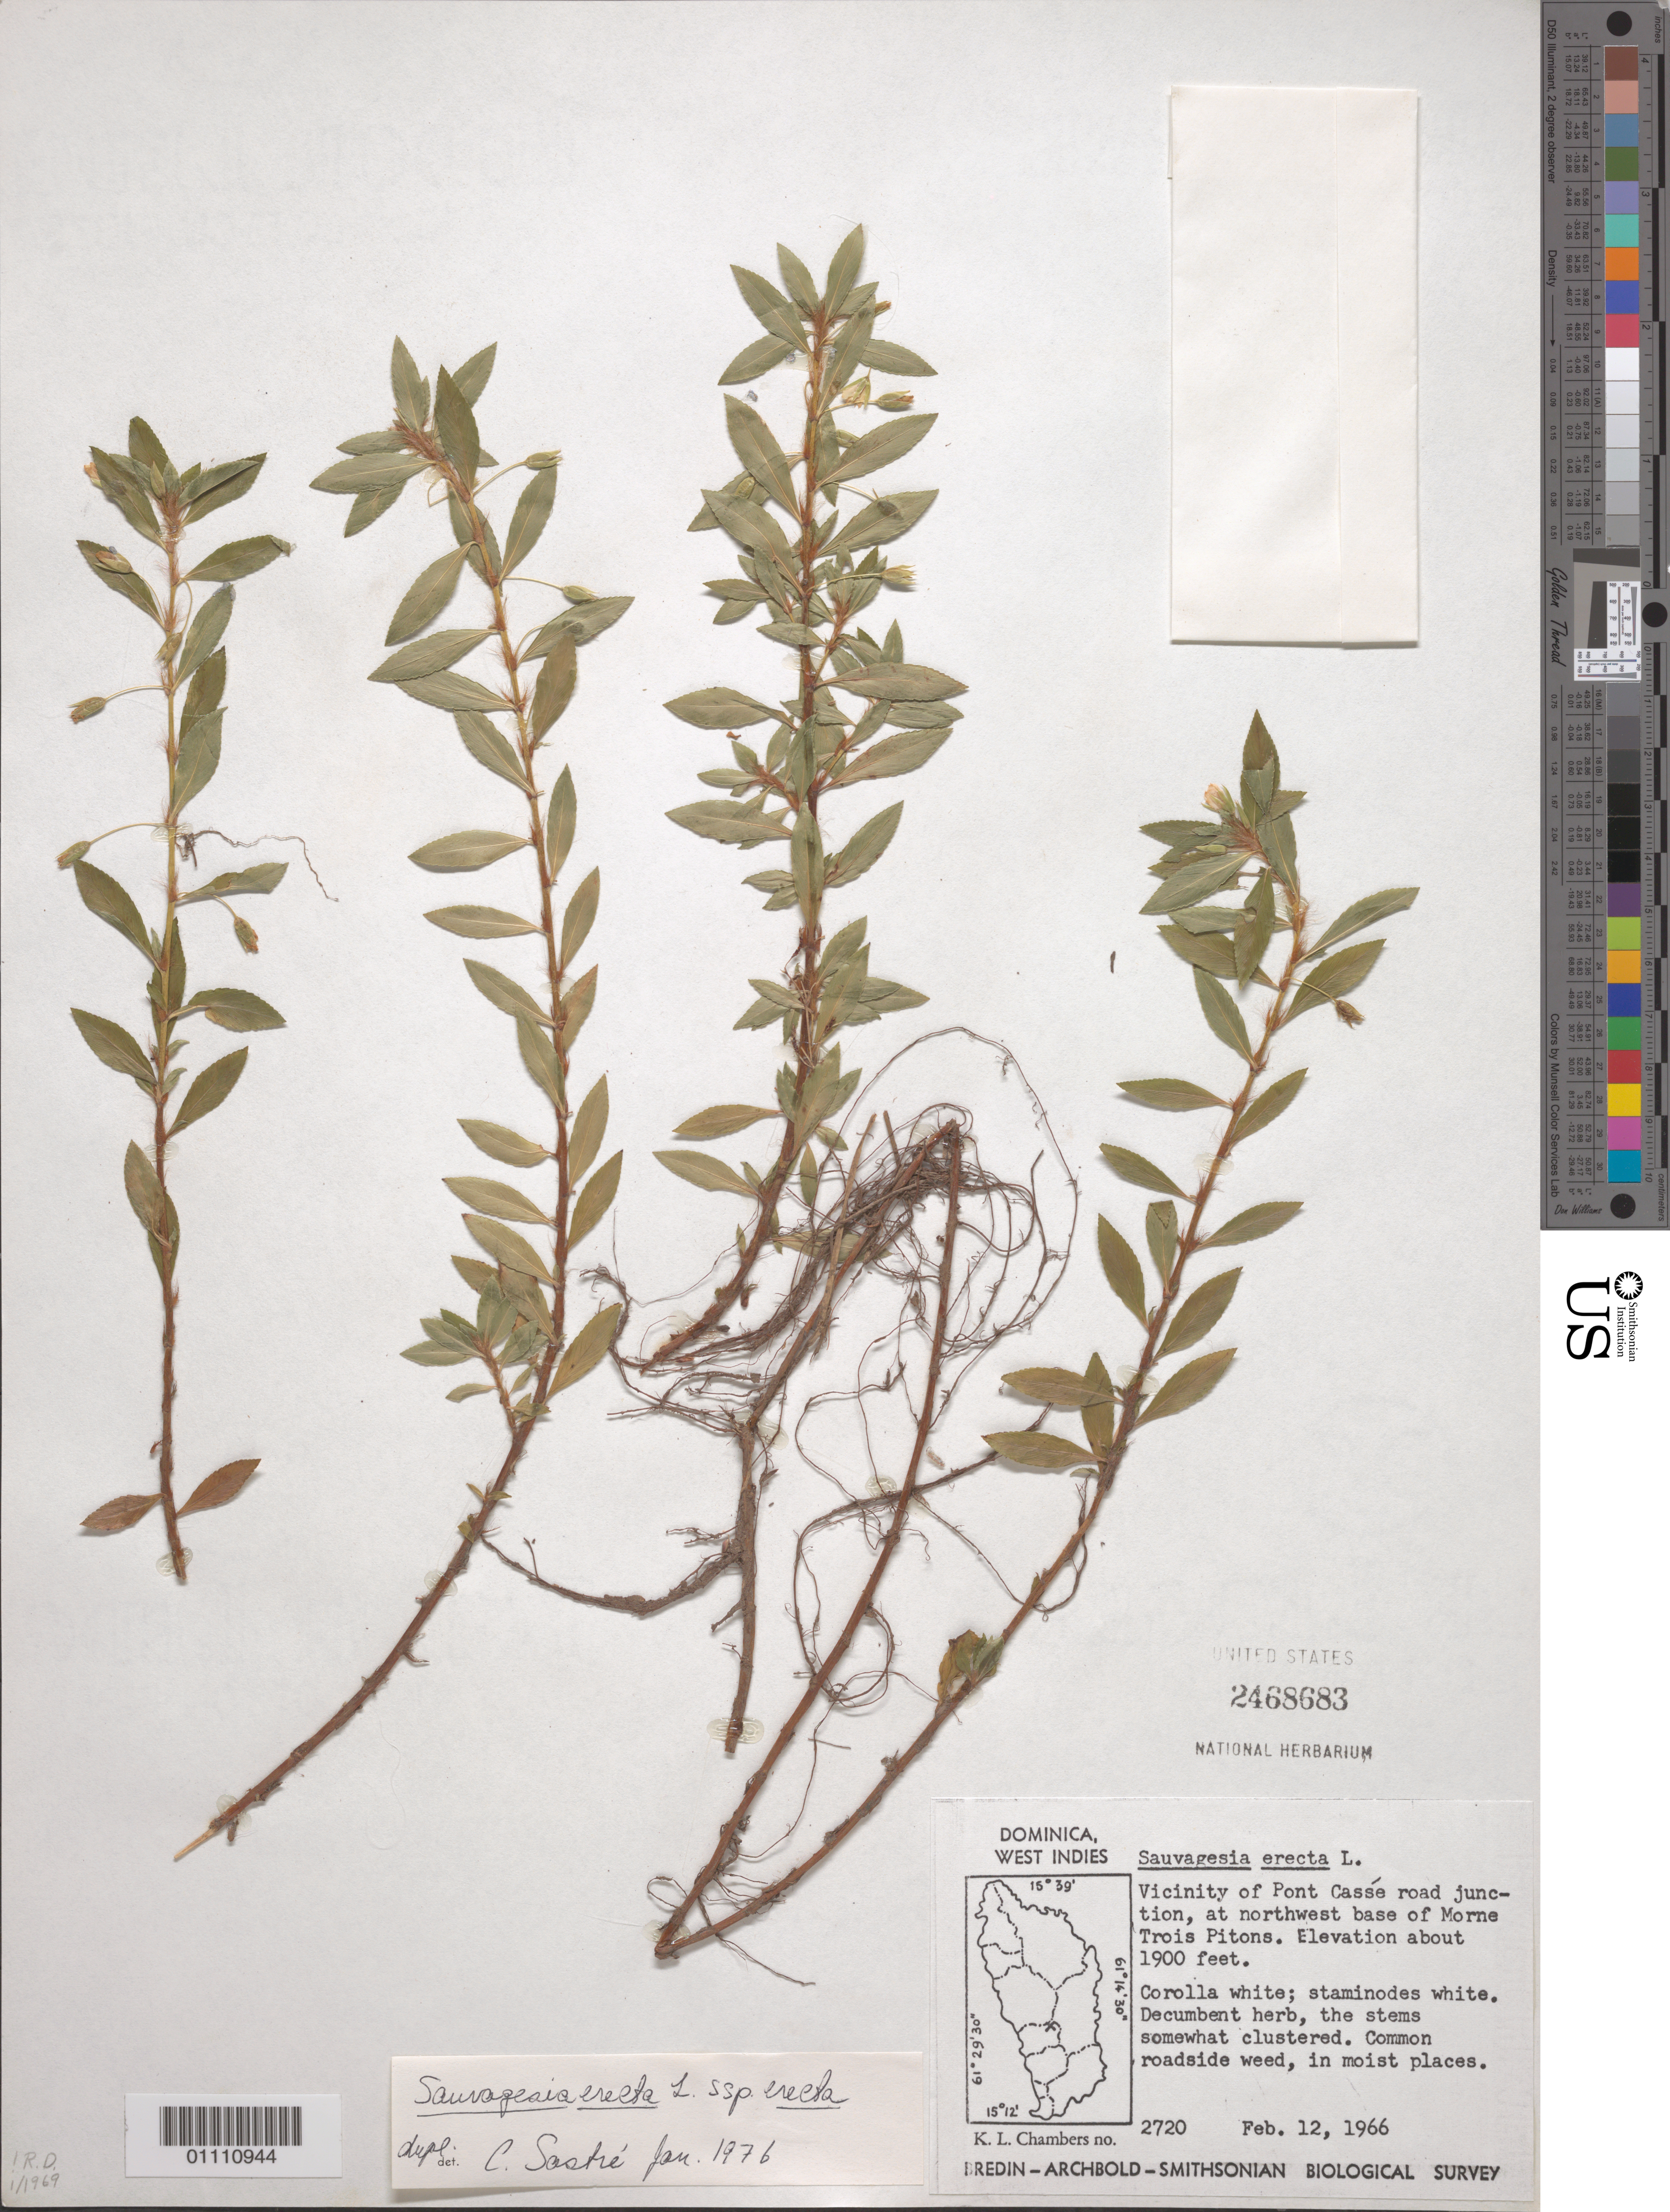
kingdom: Plantae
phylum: Tracheophyta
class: Magnoliopsida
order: Malpighiales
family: Ochnaceae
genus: Sauvagesia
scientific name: Sauvagesia erecta subsp. erecta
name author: L.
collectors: K. L. Chambers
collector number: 2720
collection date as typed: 12 Feb 1966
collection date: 1966-02-12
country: Dominica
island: Dominica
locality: Vicinity of Pont Casse road junction, at northwest base of Morne Trois Pitons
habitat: common roadside weed, in moist places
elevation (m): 579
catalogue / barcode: US 2468683